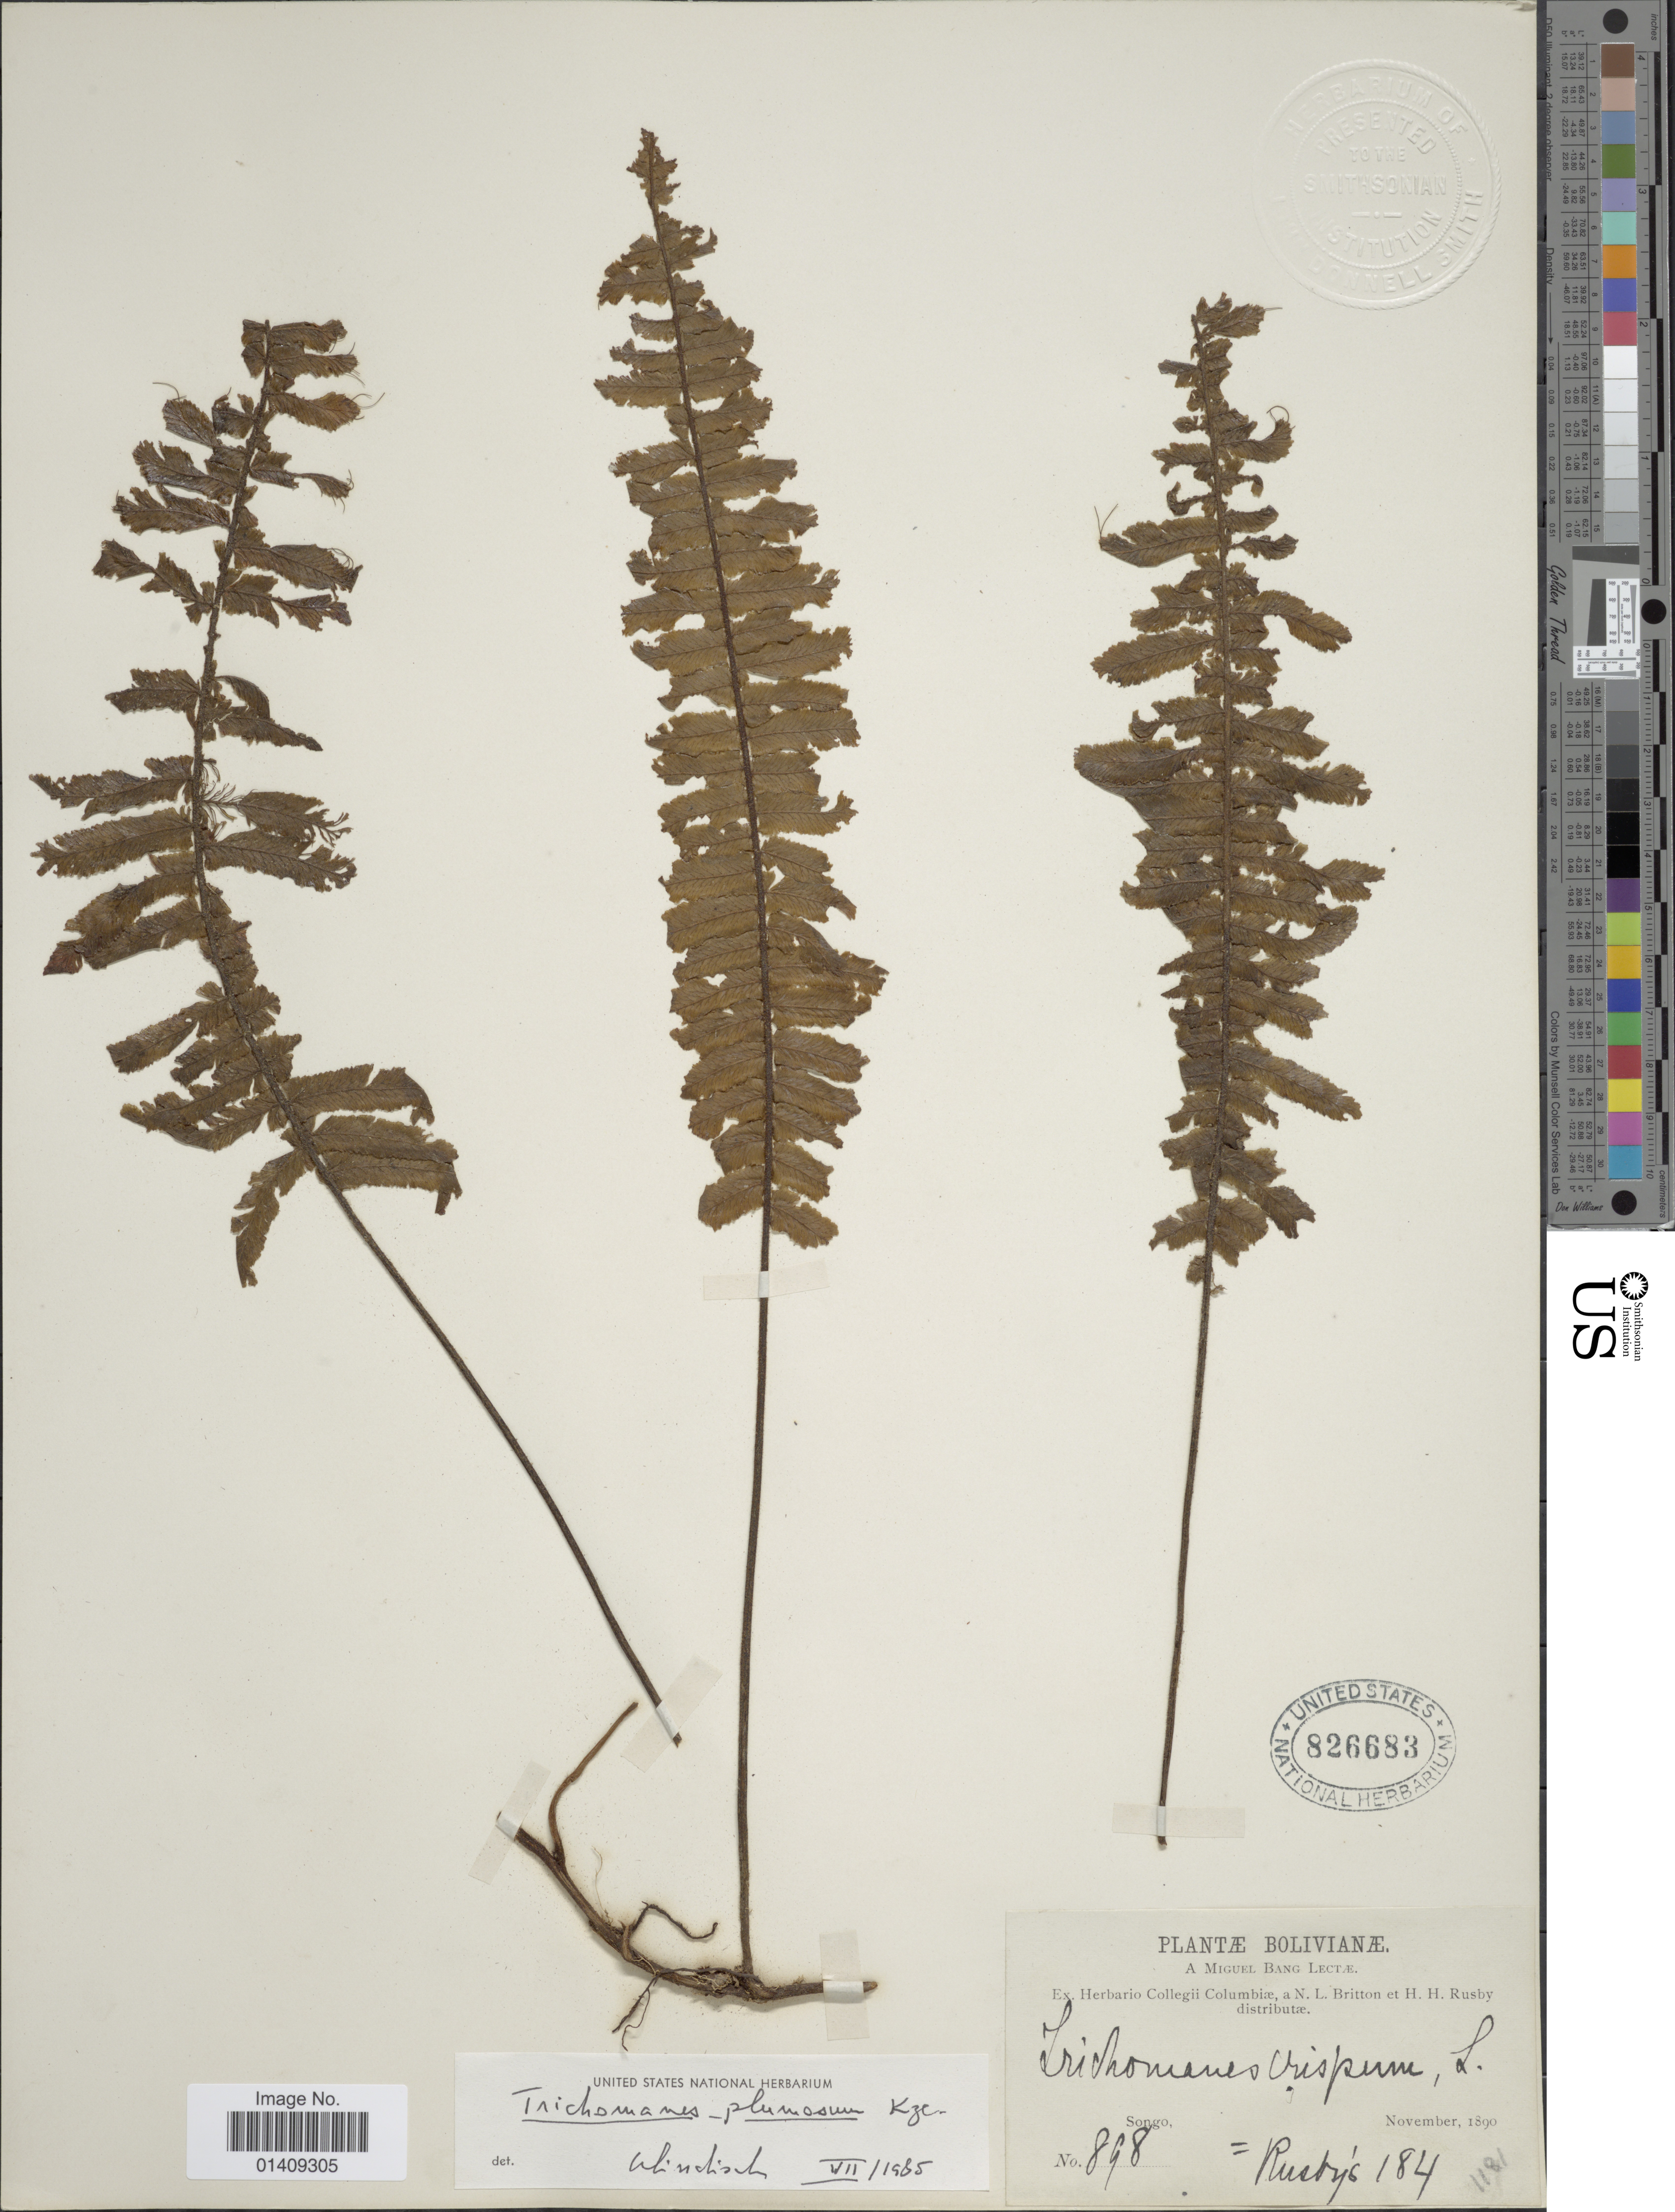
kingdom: Plantae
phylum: Tracheophyta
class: Polypodiopsida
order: Hymenophyllales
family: Hymenophyllaceae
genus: Trichomanes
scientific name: Trichomanes plumosum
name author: Kunze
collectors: M. Bang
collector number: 898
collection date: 1890-11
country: Bolivia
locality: Songo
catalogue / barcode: US 826683